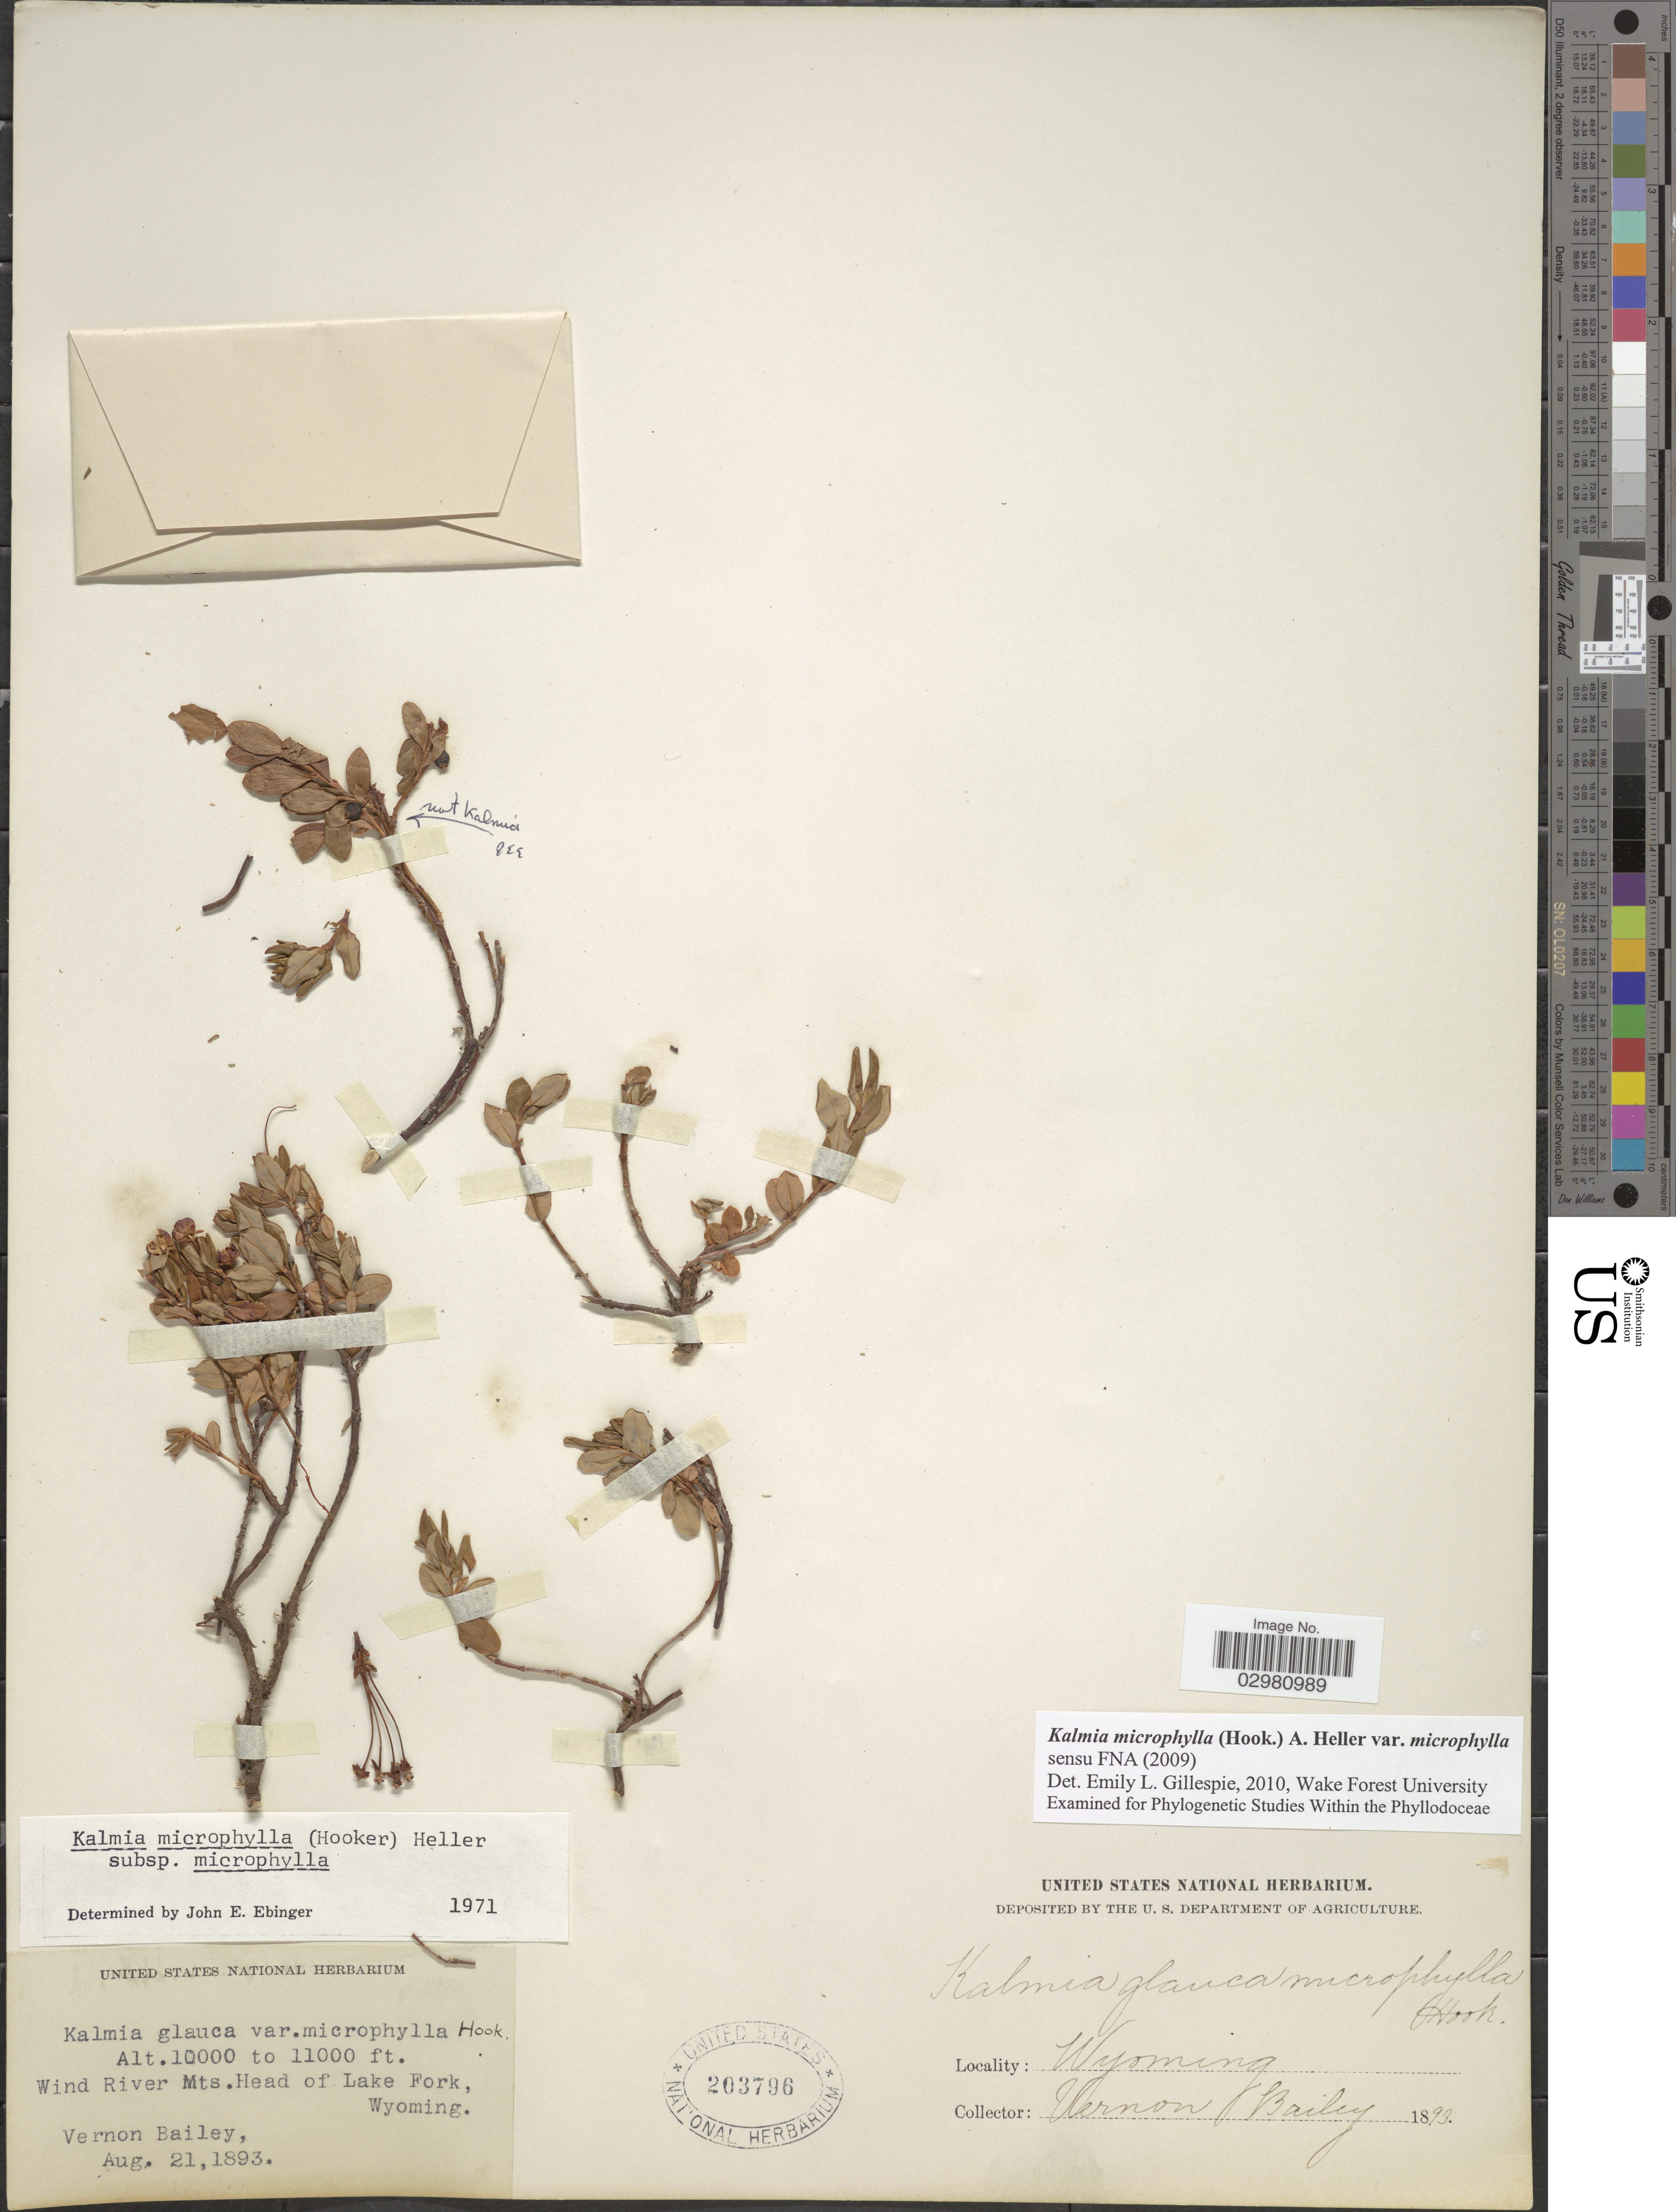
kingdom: Plantae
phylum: Tracheophyta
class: Magnoliopsida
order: Ericales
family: Ericaceae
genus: Kalmia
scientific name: Kalmia microphylla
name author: (Hook.) A. Heller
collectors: V. O. Bailey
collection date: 1893-08-21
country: United States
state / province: Wyoming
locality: Wind River Mts. Head of Lake Fork.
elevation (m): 3048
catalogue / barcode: US 203796